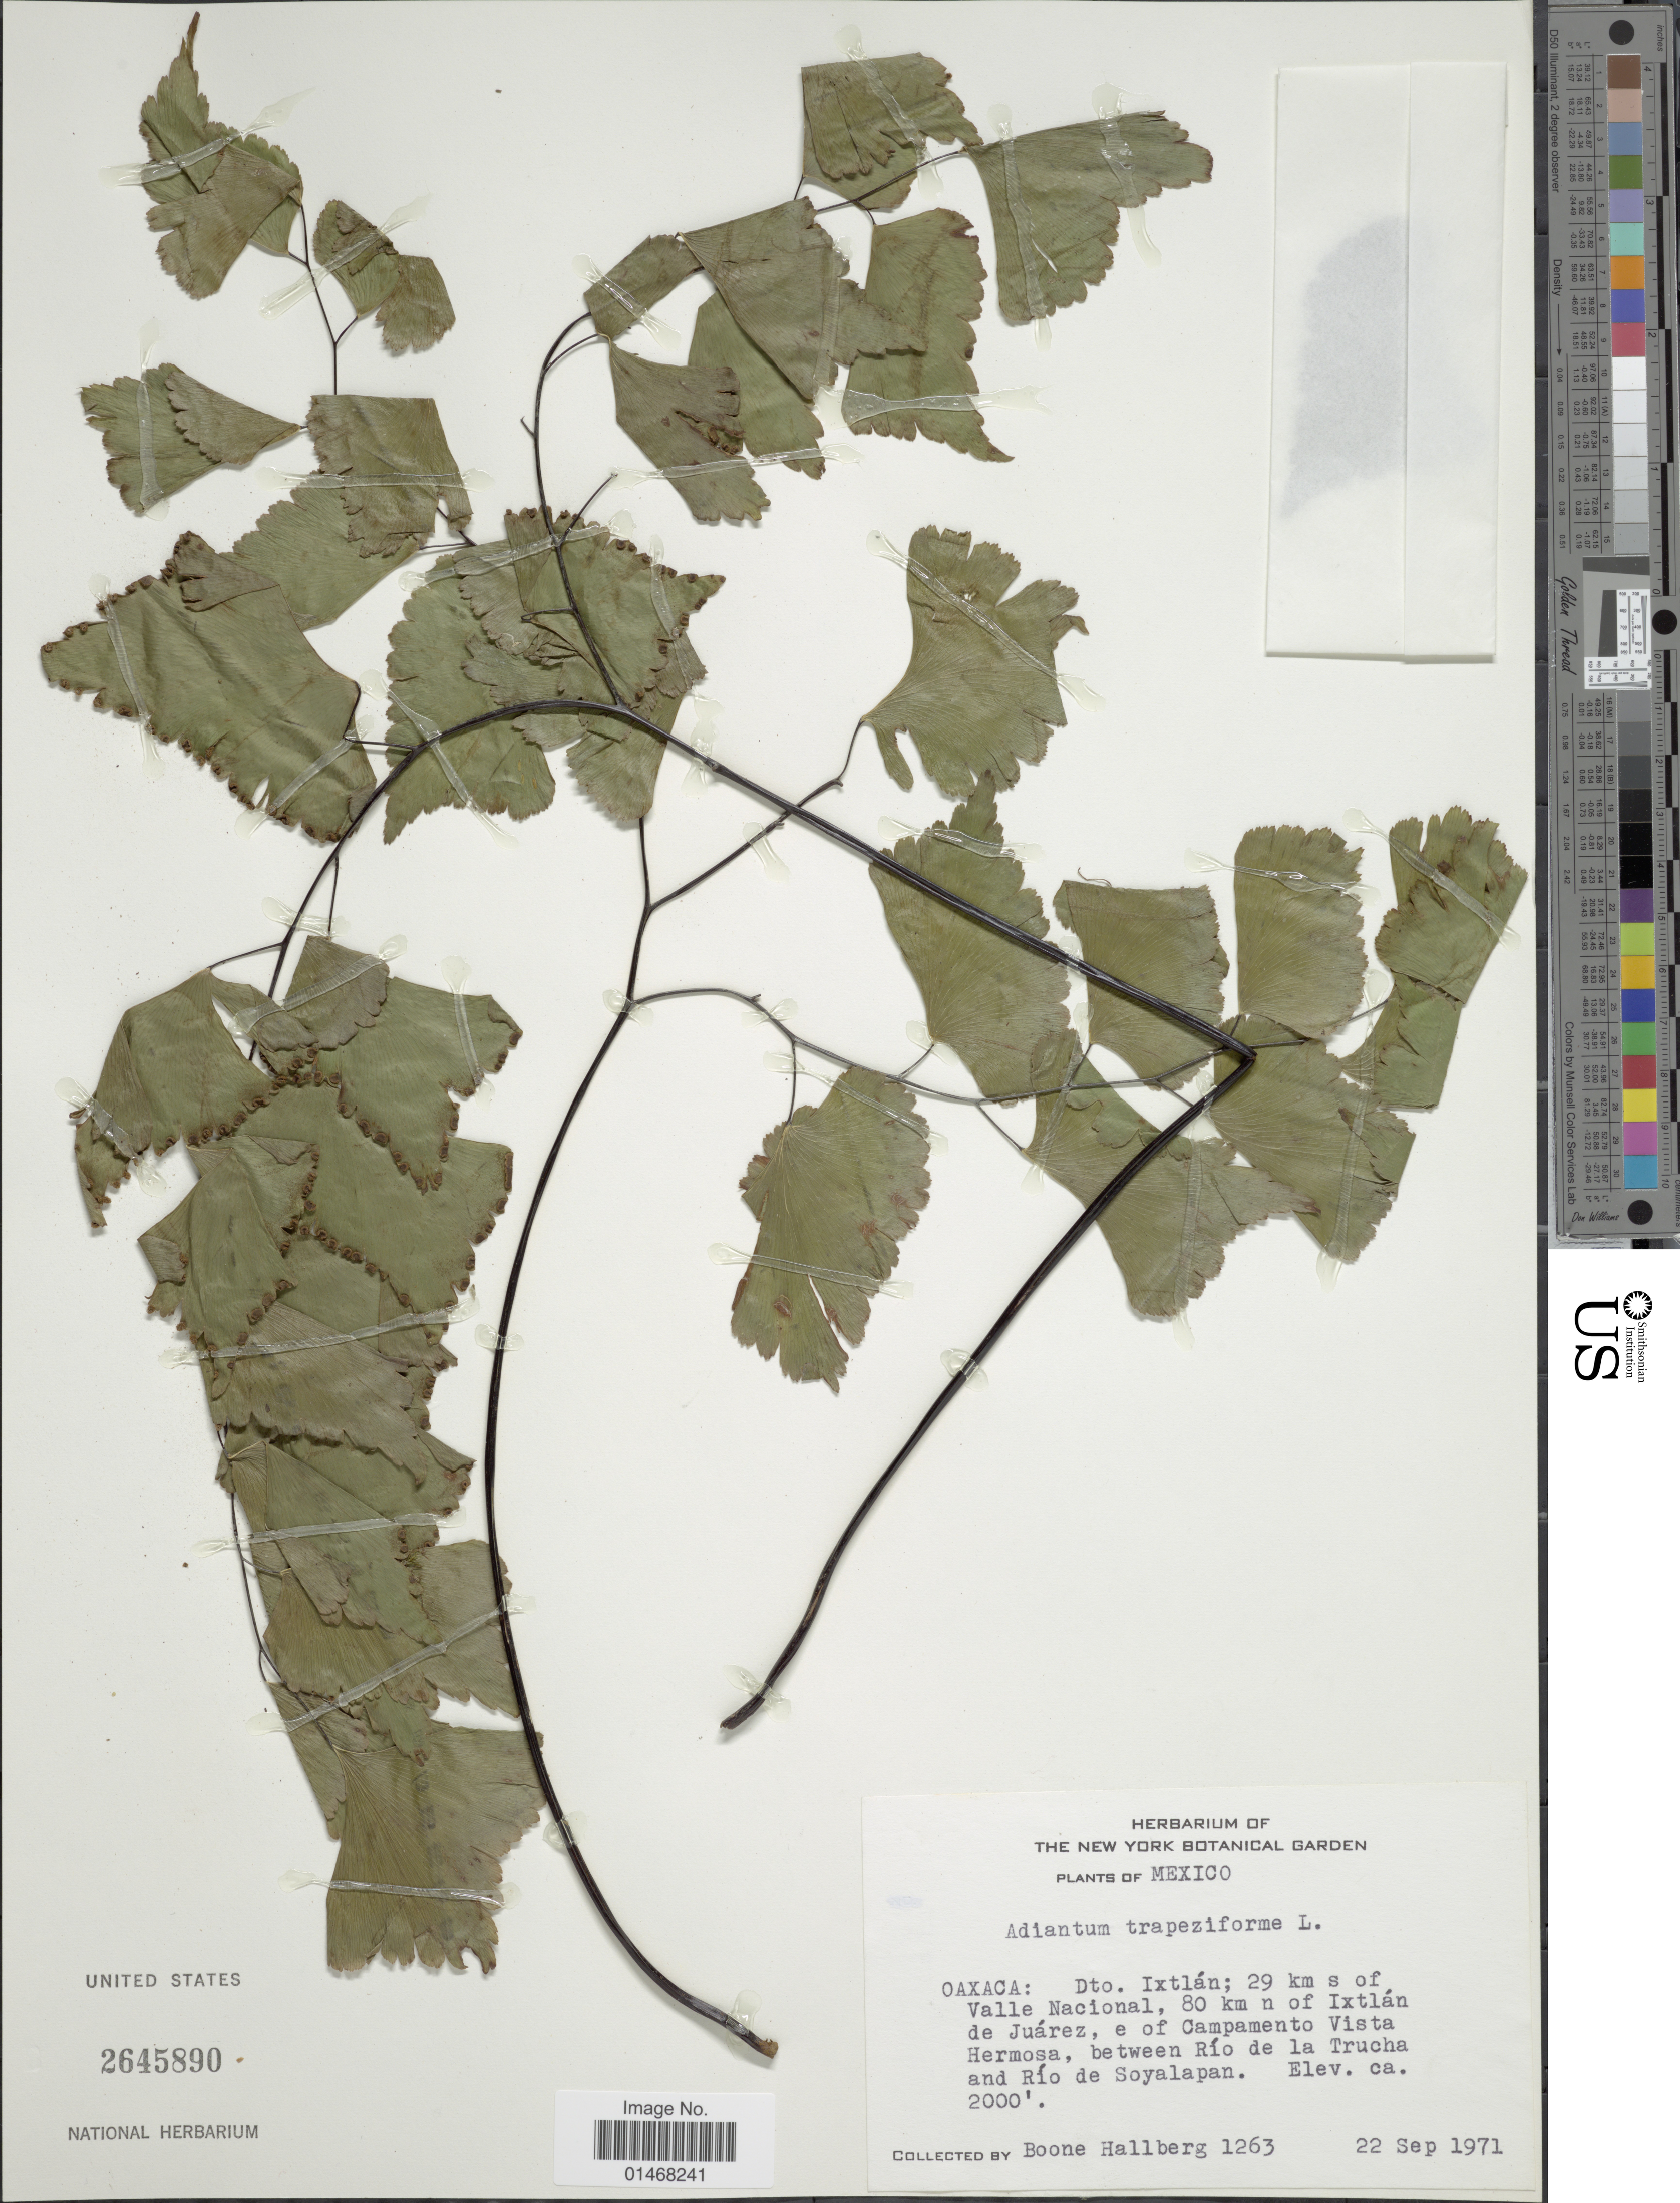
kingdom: Plantae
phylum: Tracheophyta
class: Polypodiopsida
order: Polypodiales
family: Pteridaceae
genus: Adiantum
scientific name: Adiantum trapeziforme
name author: L.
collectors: B. Hallberg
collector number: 1263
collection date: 1971-09-22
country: Mexico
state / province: Oaxaca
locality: Dto. Ixtlán; 29 km s of Valle Nacional, 80 km n of Ixtlán de Juárez, e of Campamento Vista Hermosa, between Río de la Trucha and Río de Soyalapan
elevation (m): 610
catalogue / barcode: US 2645890